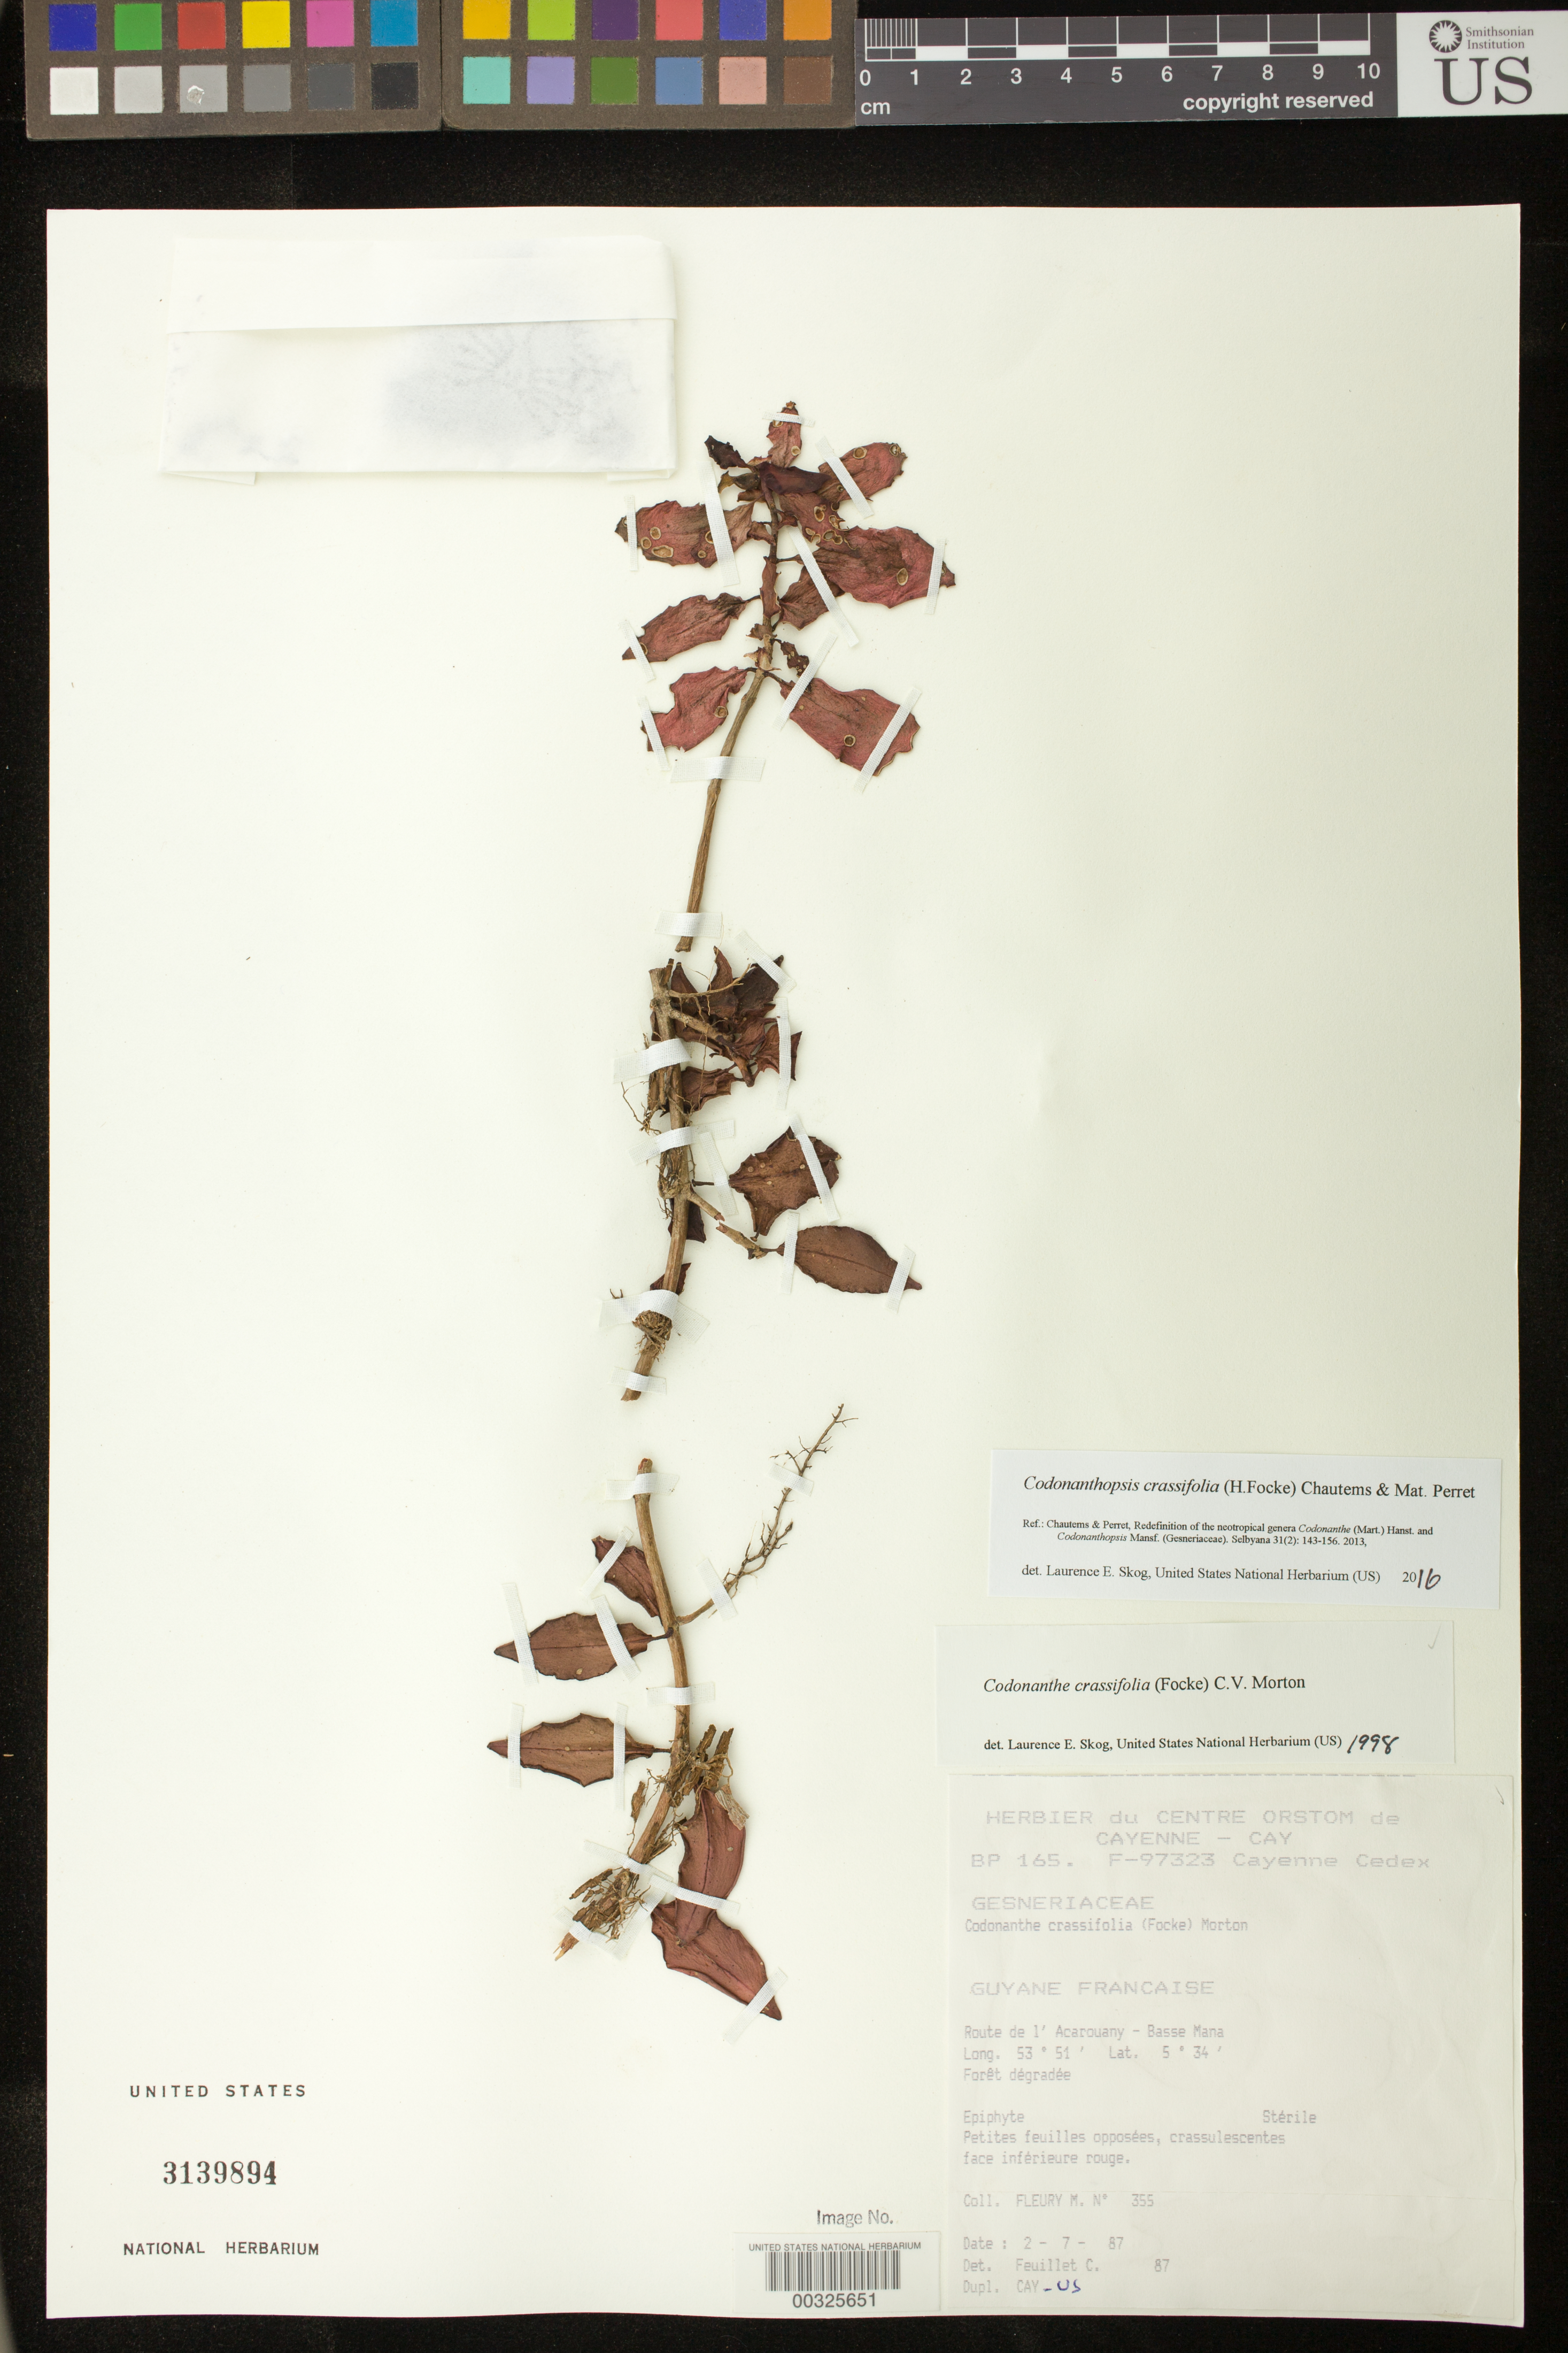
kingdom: Plantae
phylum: Tracheophyta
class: Magnoliopsida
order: Lamiales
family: Gesneriaceae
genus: Codonanthopsis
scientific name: Codonanthopsis crassifolia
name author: (H. Focke) Chautems & Mat.Perret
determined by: Skog, Laurence E.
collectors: M. Fleury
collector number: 355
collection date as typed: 02 Jul 1987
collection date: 1987-07-02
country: French Guiana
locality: Route de L'Acarouany - Basse Mana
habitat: Forêt dégradée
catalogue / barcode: US 3139894